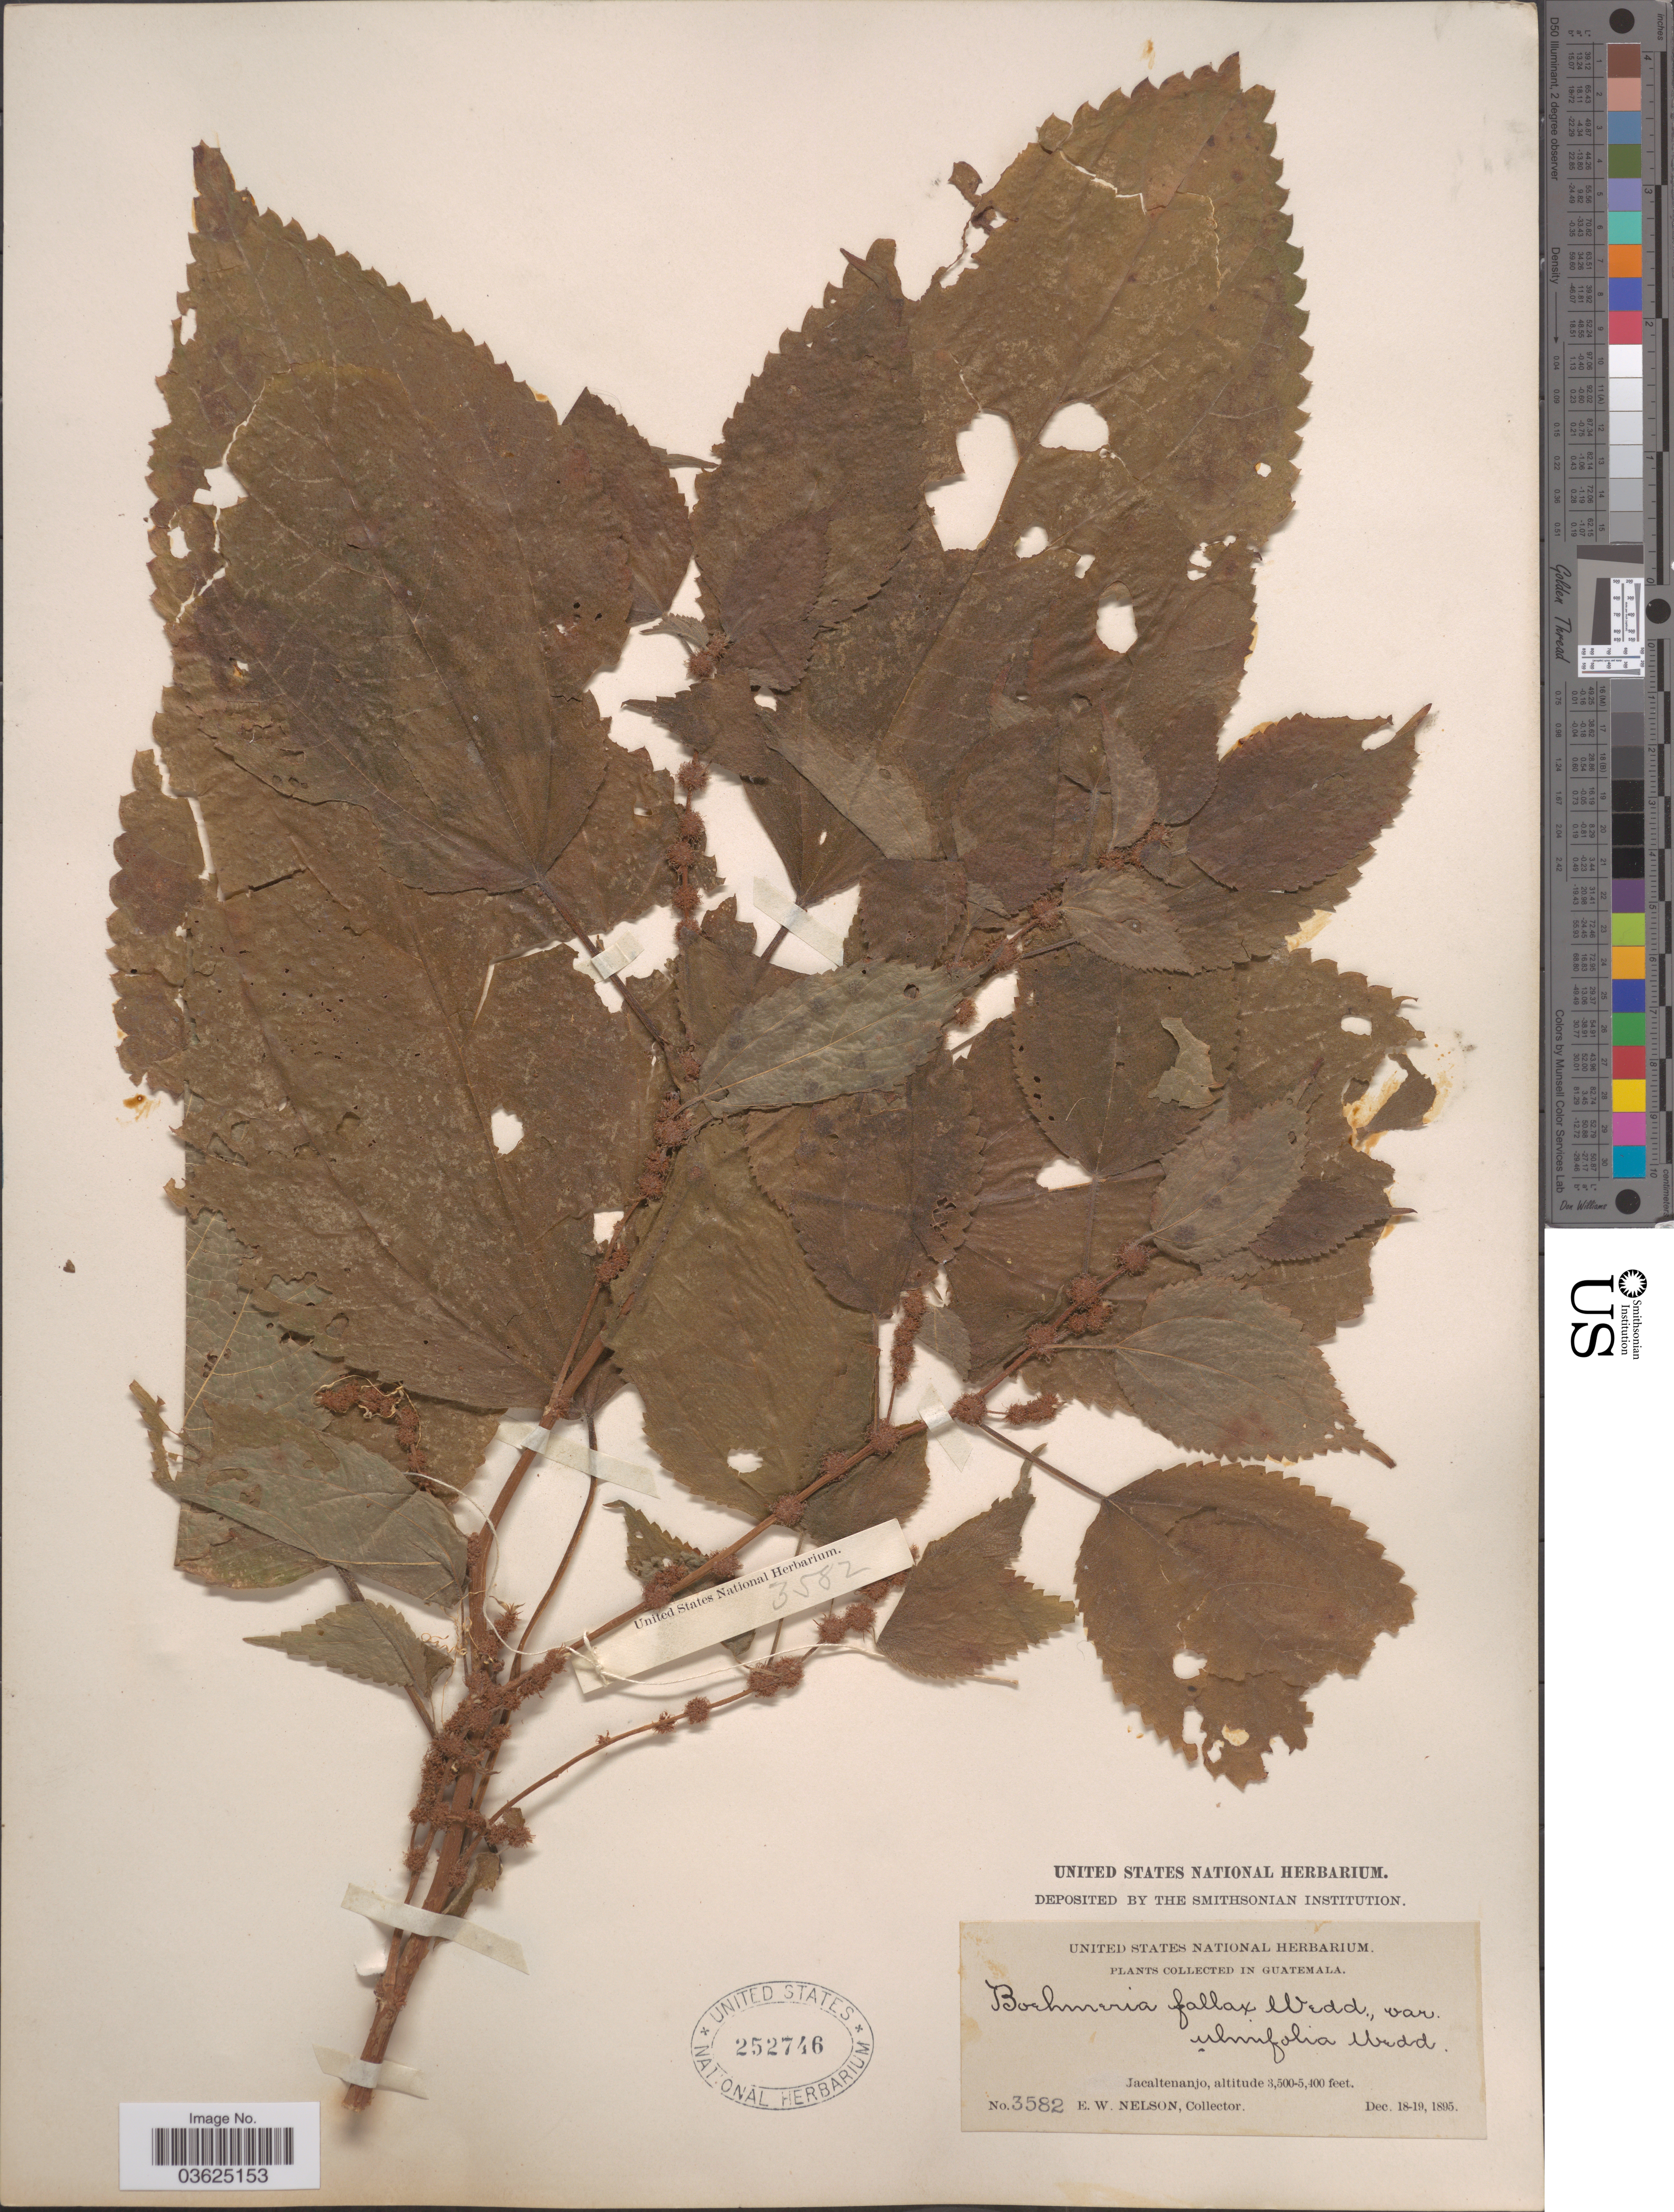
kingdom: Plantae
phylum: Tracheophyta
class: Magnoliopsida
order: Rosales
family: Urticaceae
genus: Boehmeria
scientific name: Boehmeria ulmifolia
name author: Wedd.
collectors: E. W. Nelson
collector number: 3582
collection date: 1895-12-18/1895-12-19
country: Guatemala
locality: Jacaltenanjo.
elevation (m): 1067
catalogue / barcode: US 252746